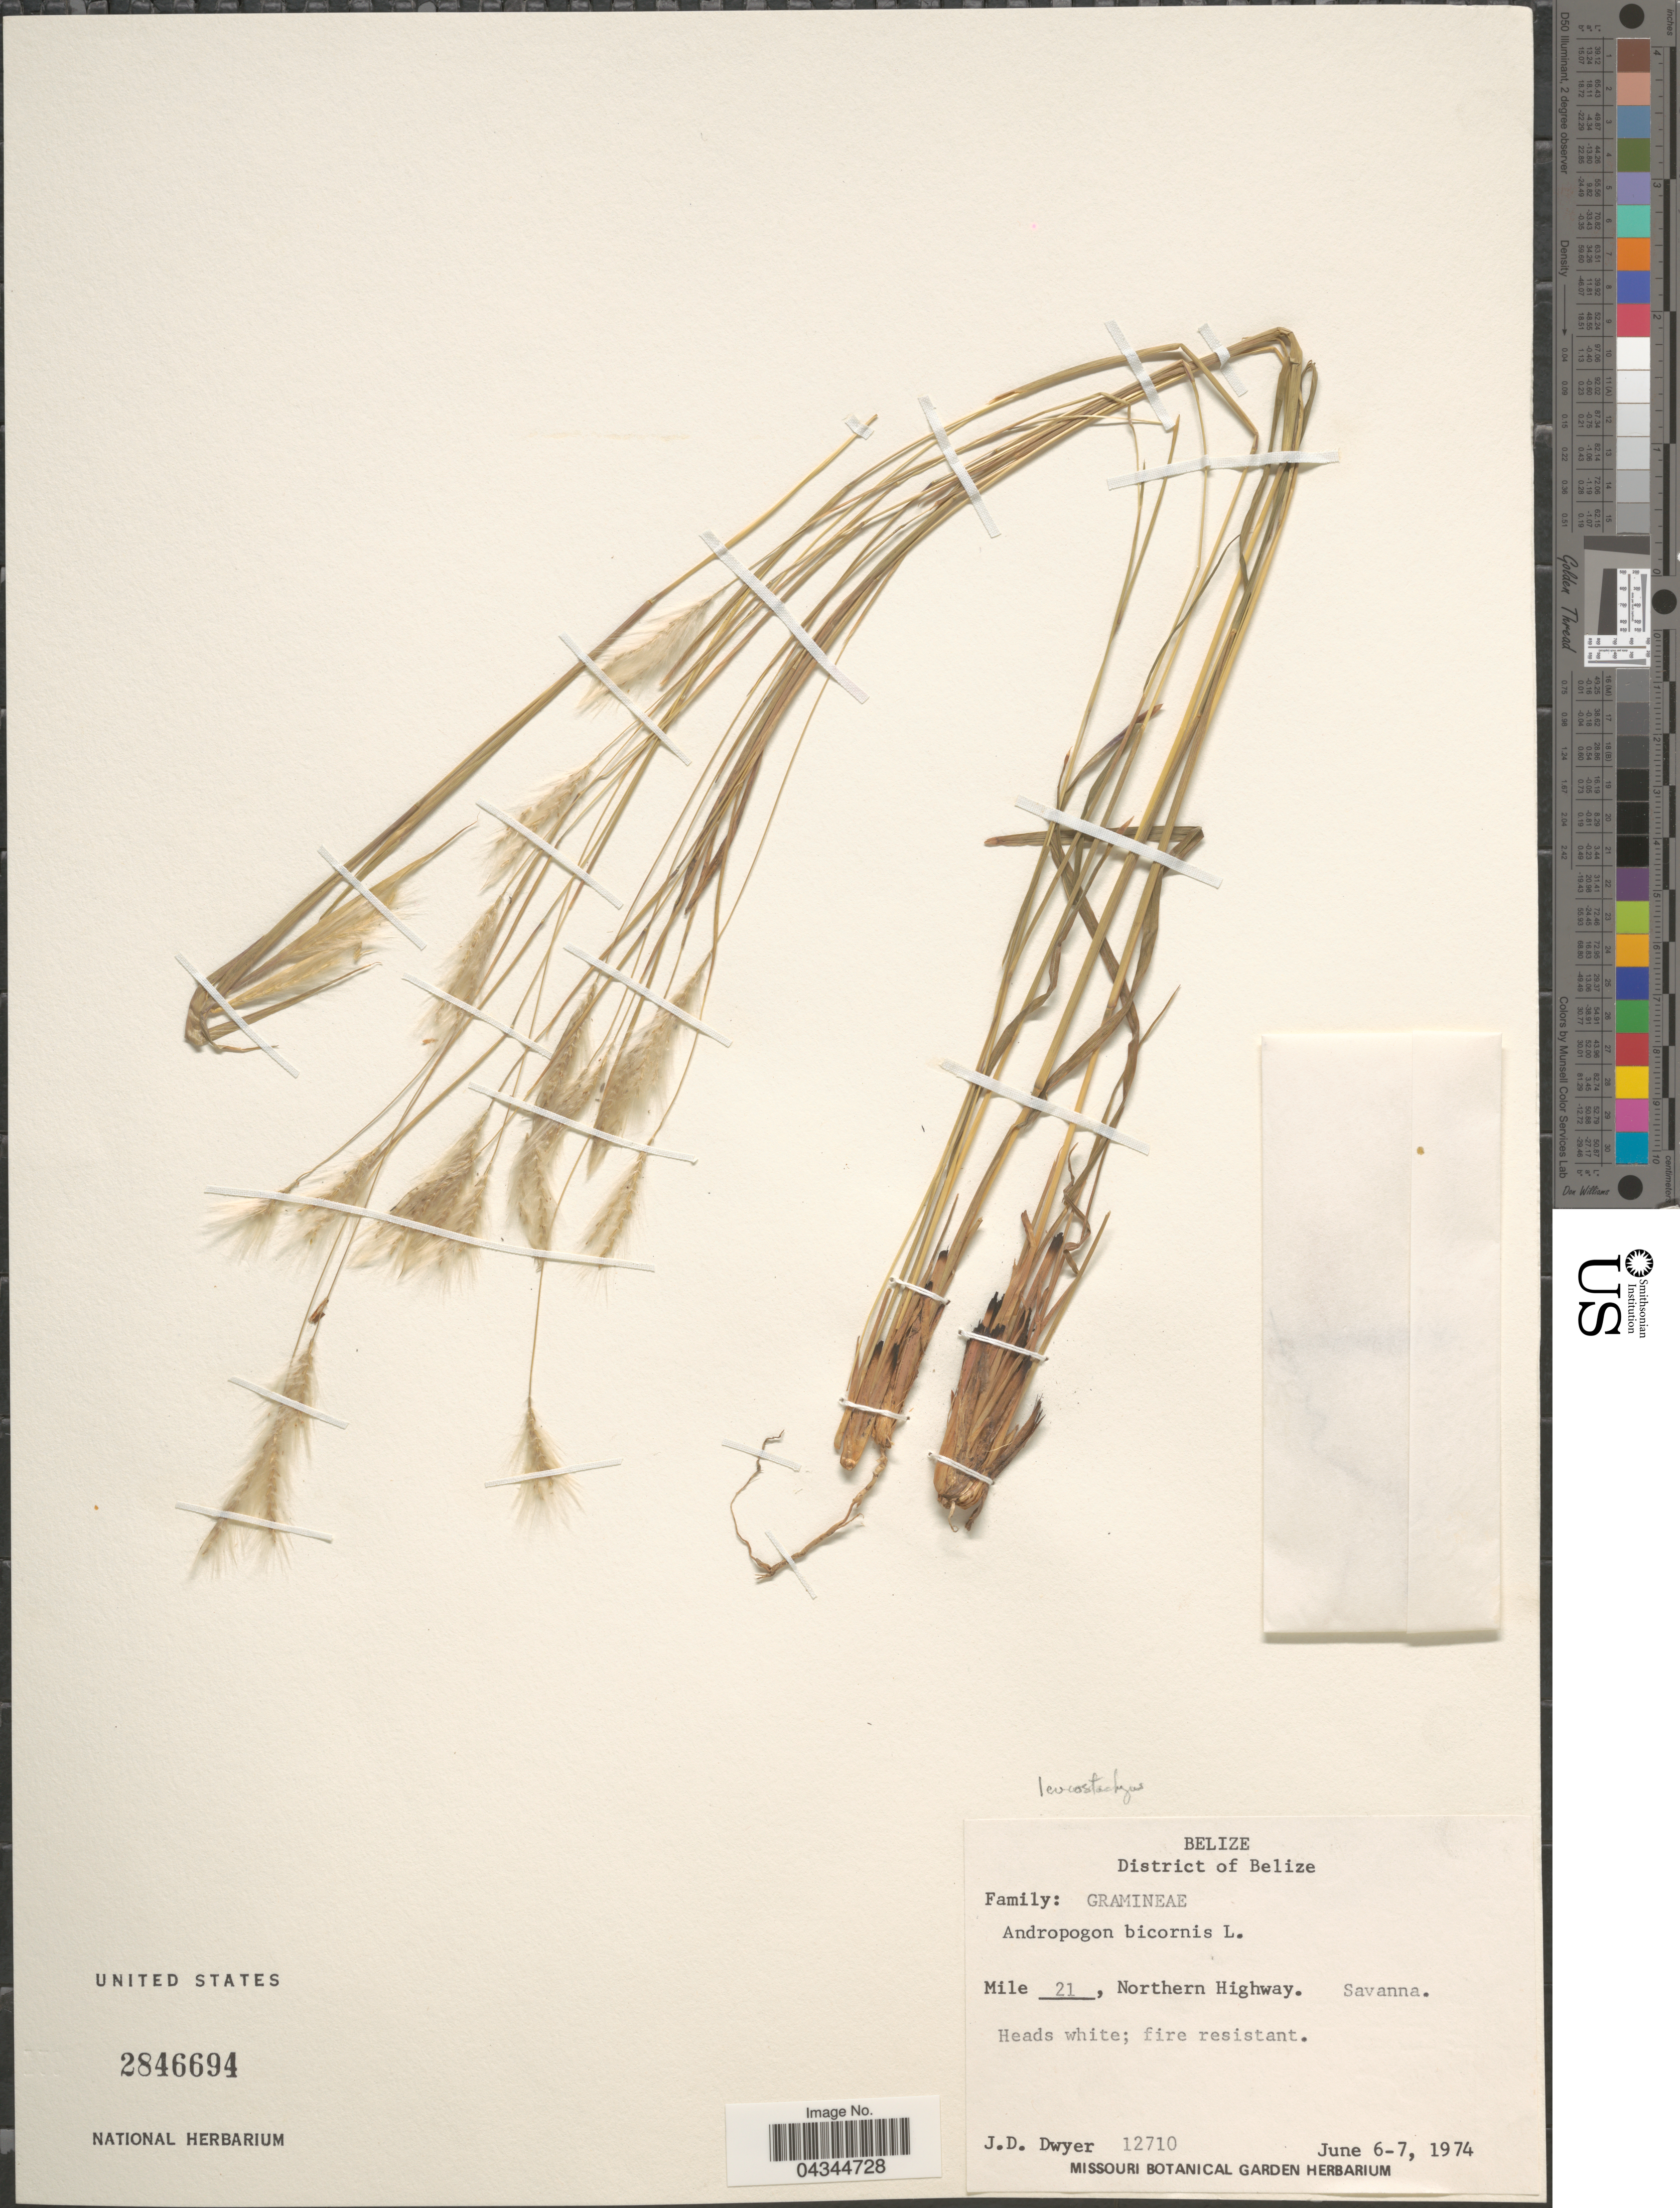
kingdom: Plantae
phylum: Tracheophyta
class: Liliopsida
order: Poales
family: Poaceae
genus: Andropogon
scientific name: Andropogon bicornis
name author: L.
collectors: J. D. Dwyer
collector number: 12710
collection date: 1974-06-06/1974-06-07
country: Belize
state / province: Belize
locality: District of Belize. Mile 21, Northern Highway. Savanna.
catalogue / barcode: US 2846694